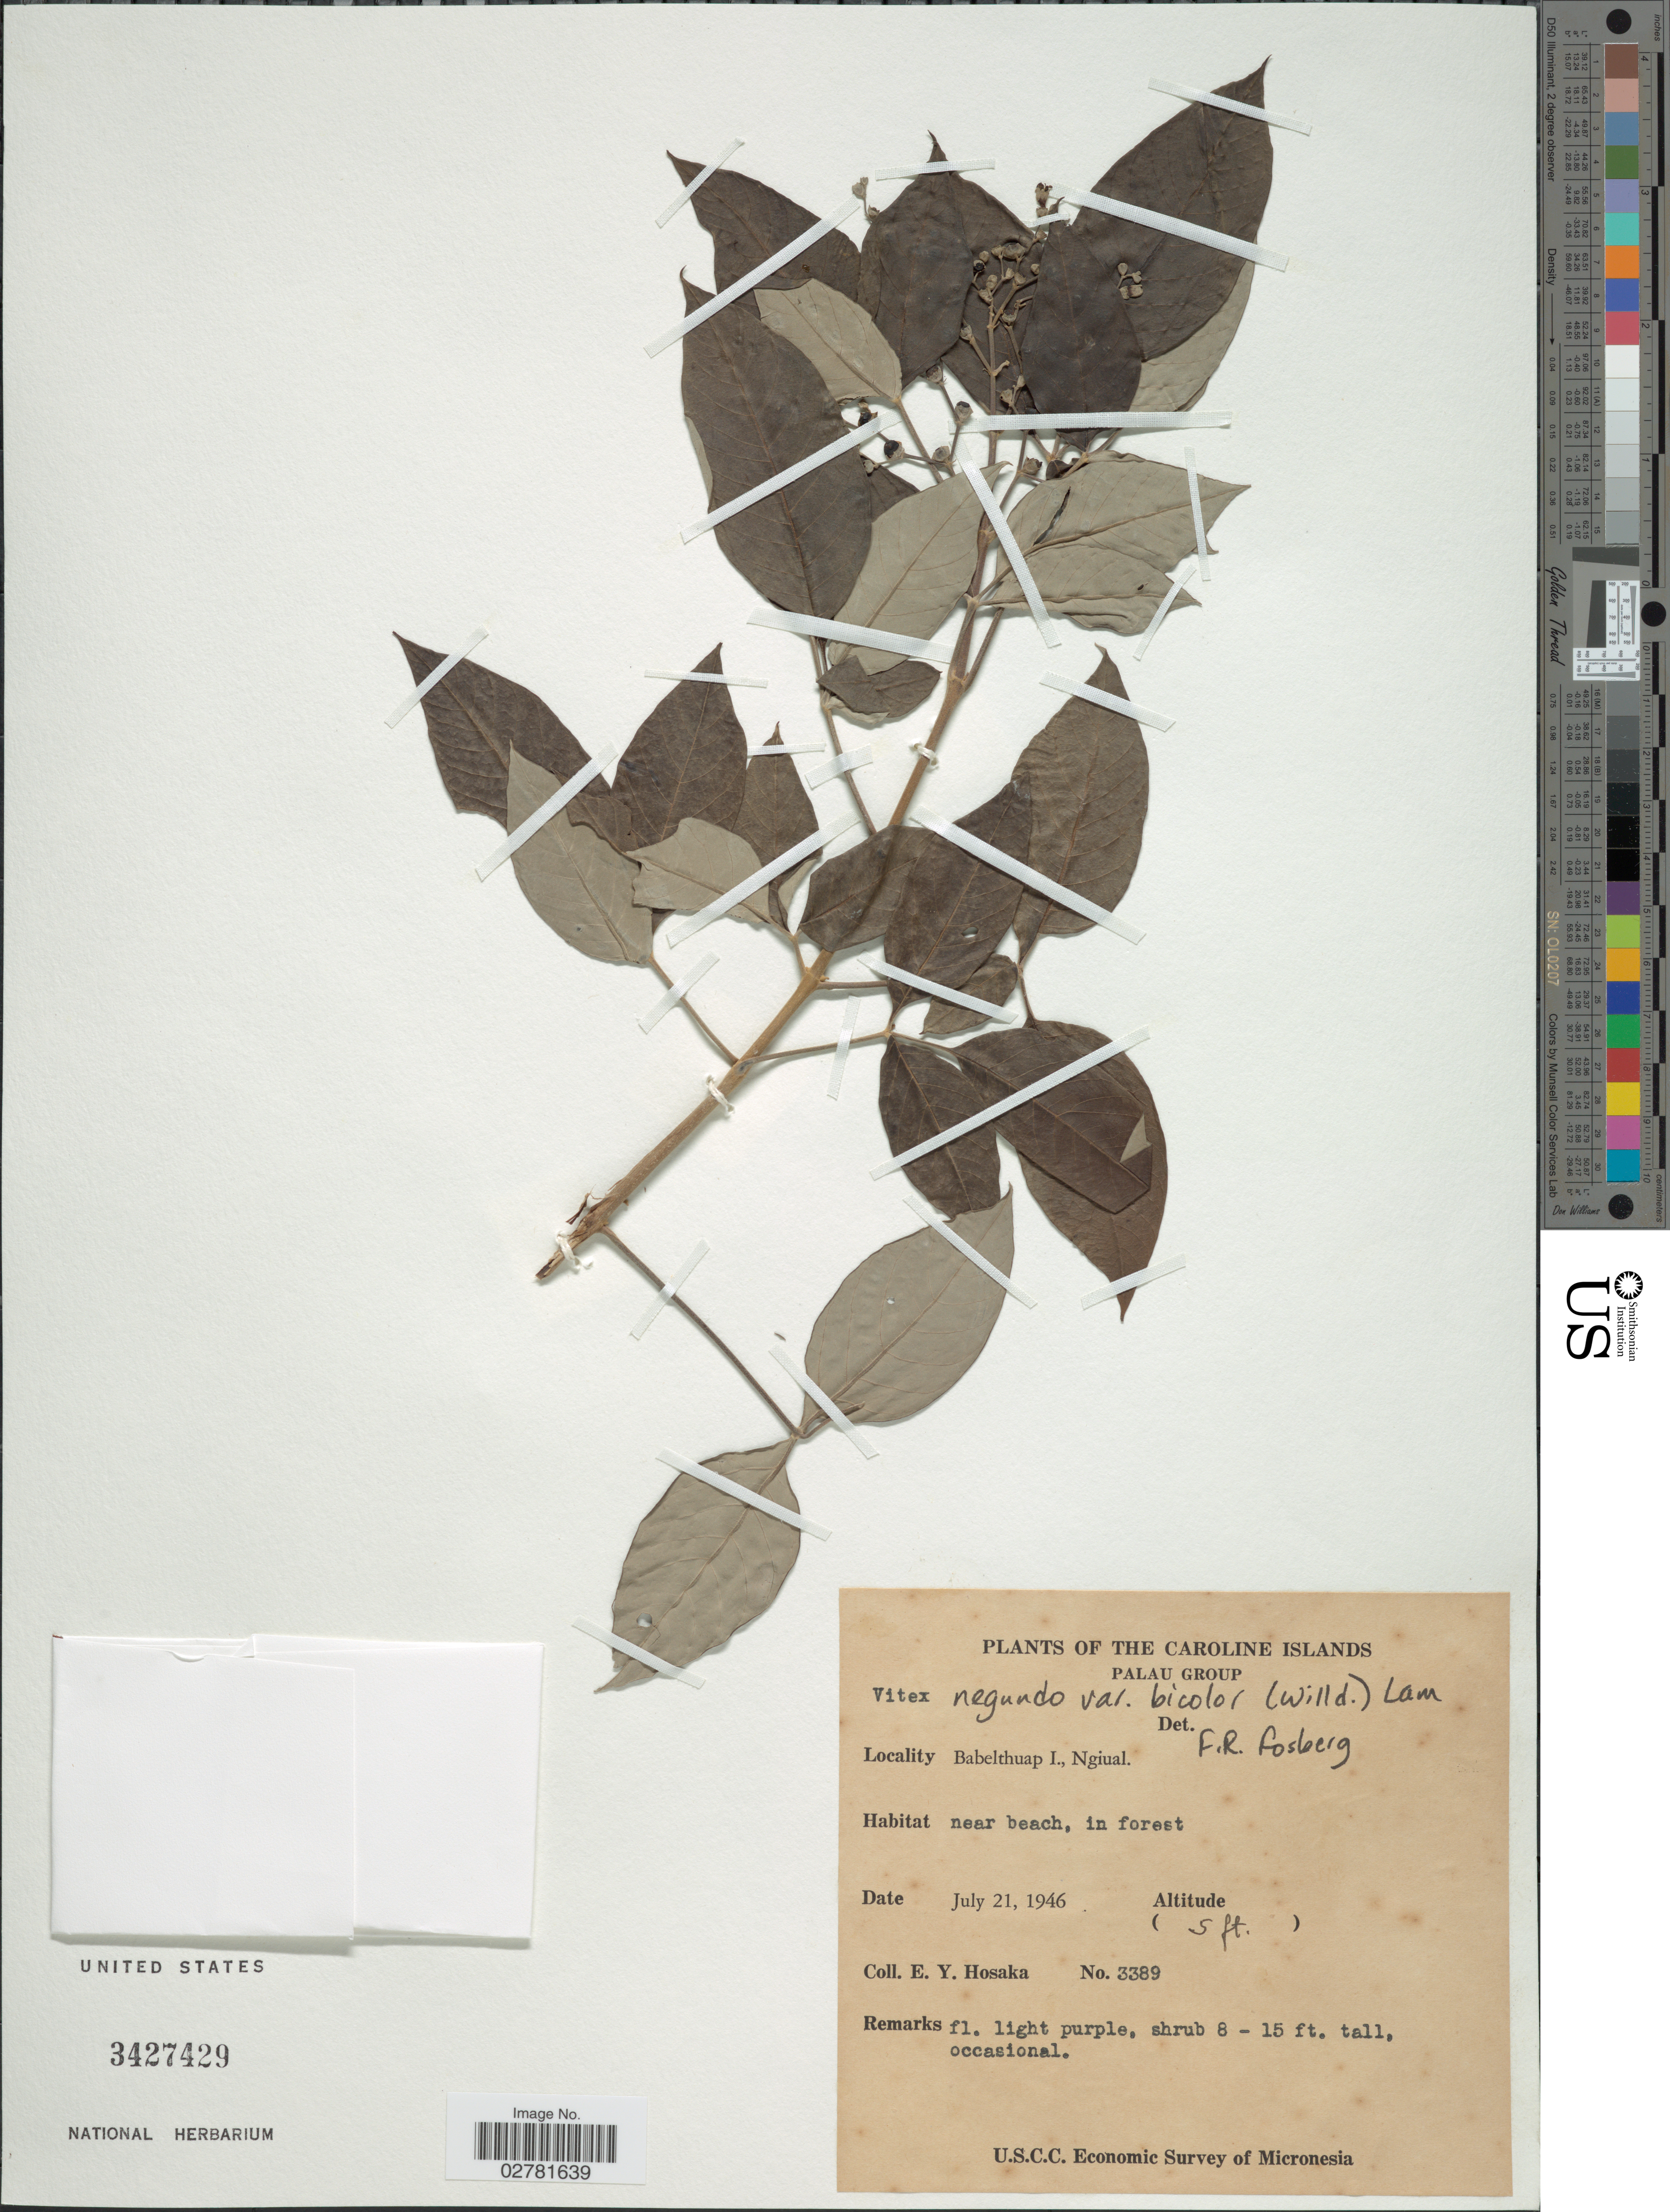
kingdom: Plantae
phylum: Tracheophyta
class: Magnoliopsida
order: Lamiales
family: Lamiaceae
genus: Vitex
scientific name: Vitex negundo var. bicolor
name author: (Willd.) H.J. Lam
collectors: E. Y. Hosaka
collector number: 3389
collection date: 1946-07-21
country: Palau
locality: The Caroline Islands. Palau Group. Babelthuap I., Ngiual.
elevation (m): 2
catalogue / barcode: US 3427429